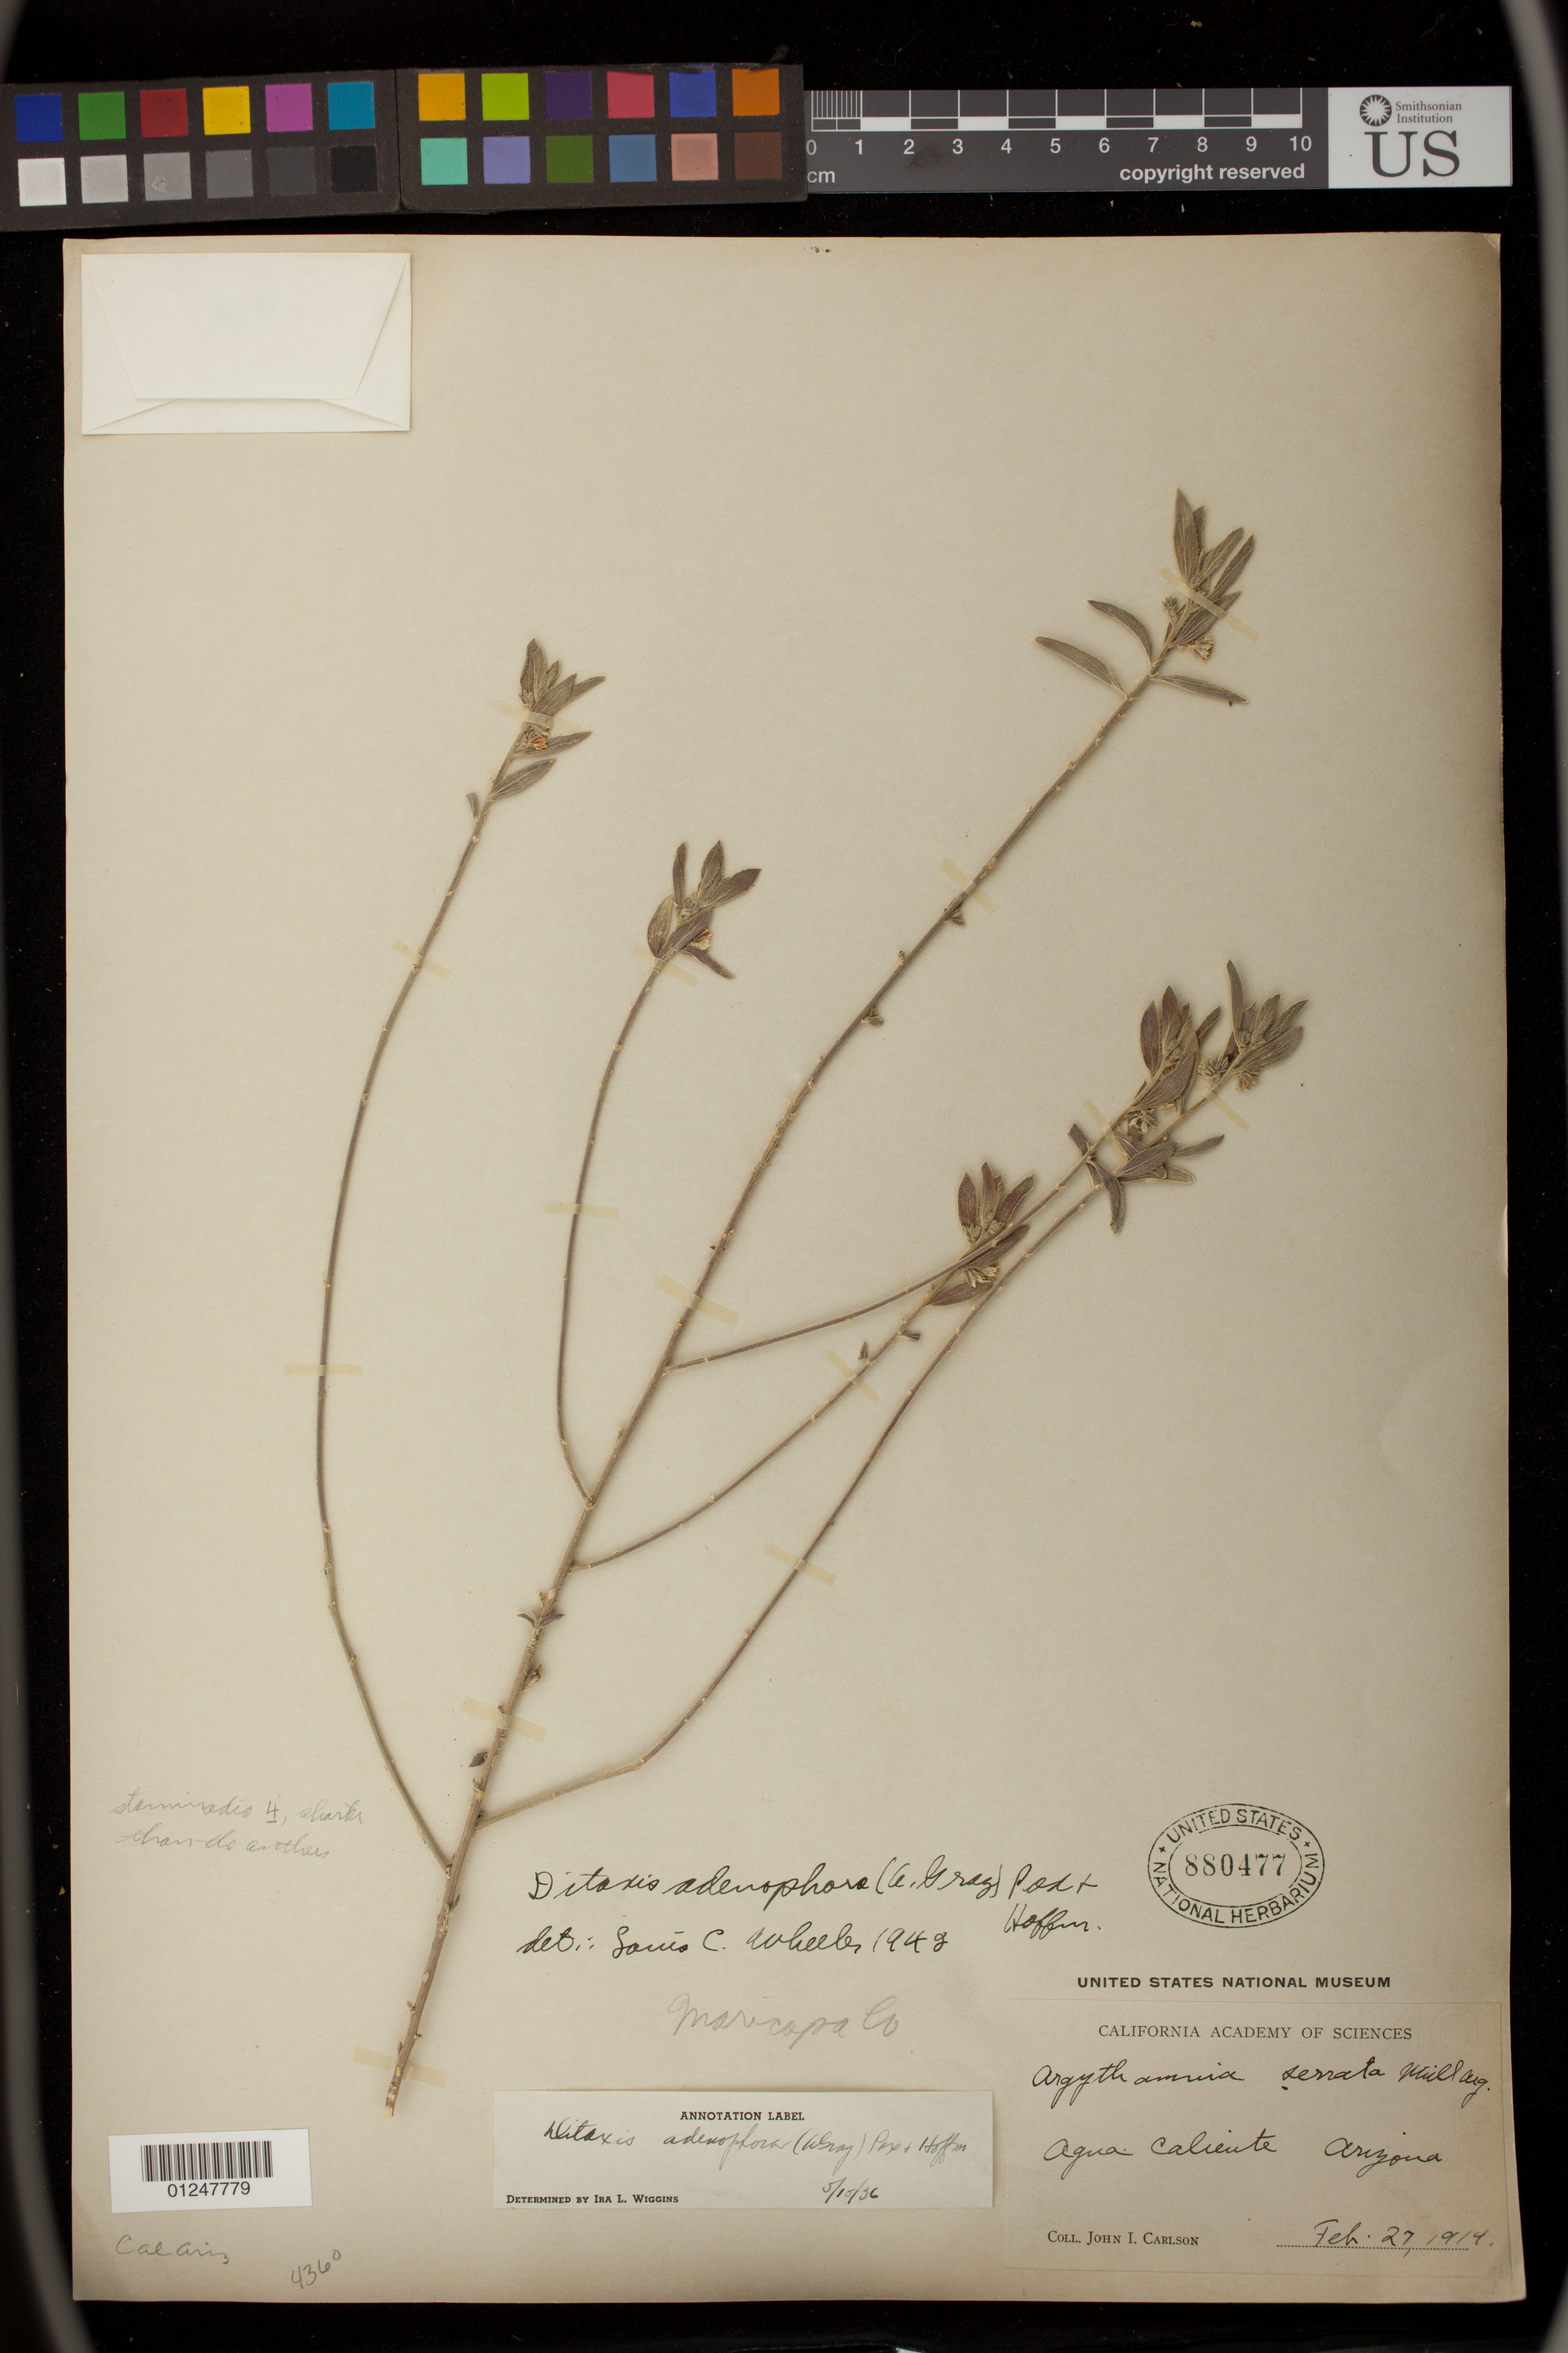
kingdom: Plantae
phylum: Tracheophyta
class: Magnoliopsida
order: Malpighiales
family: Euphorbiaceae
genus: Argythamnia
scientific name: Argythamnia adenophora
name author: A. Gray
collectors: J. Carlson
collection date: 1914-02-27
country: United States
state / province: Arizona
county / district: Maricopa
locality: Agua Caliente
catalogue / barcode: US 880477